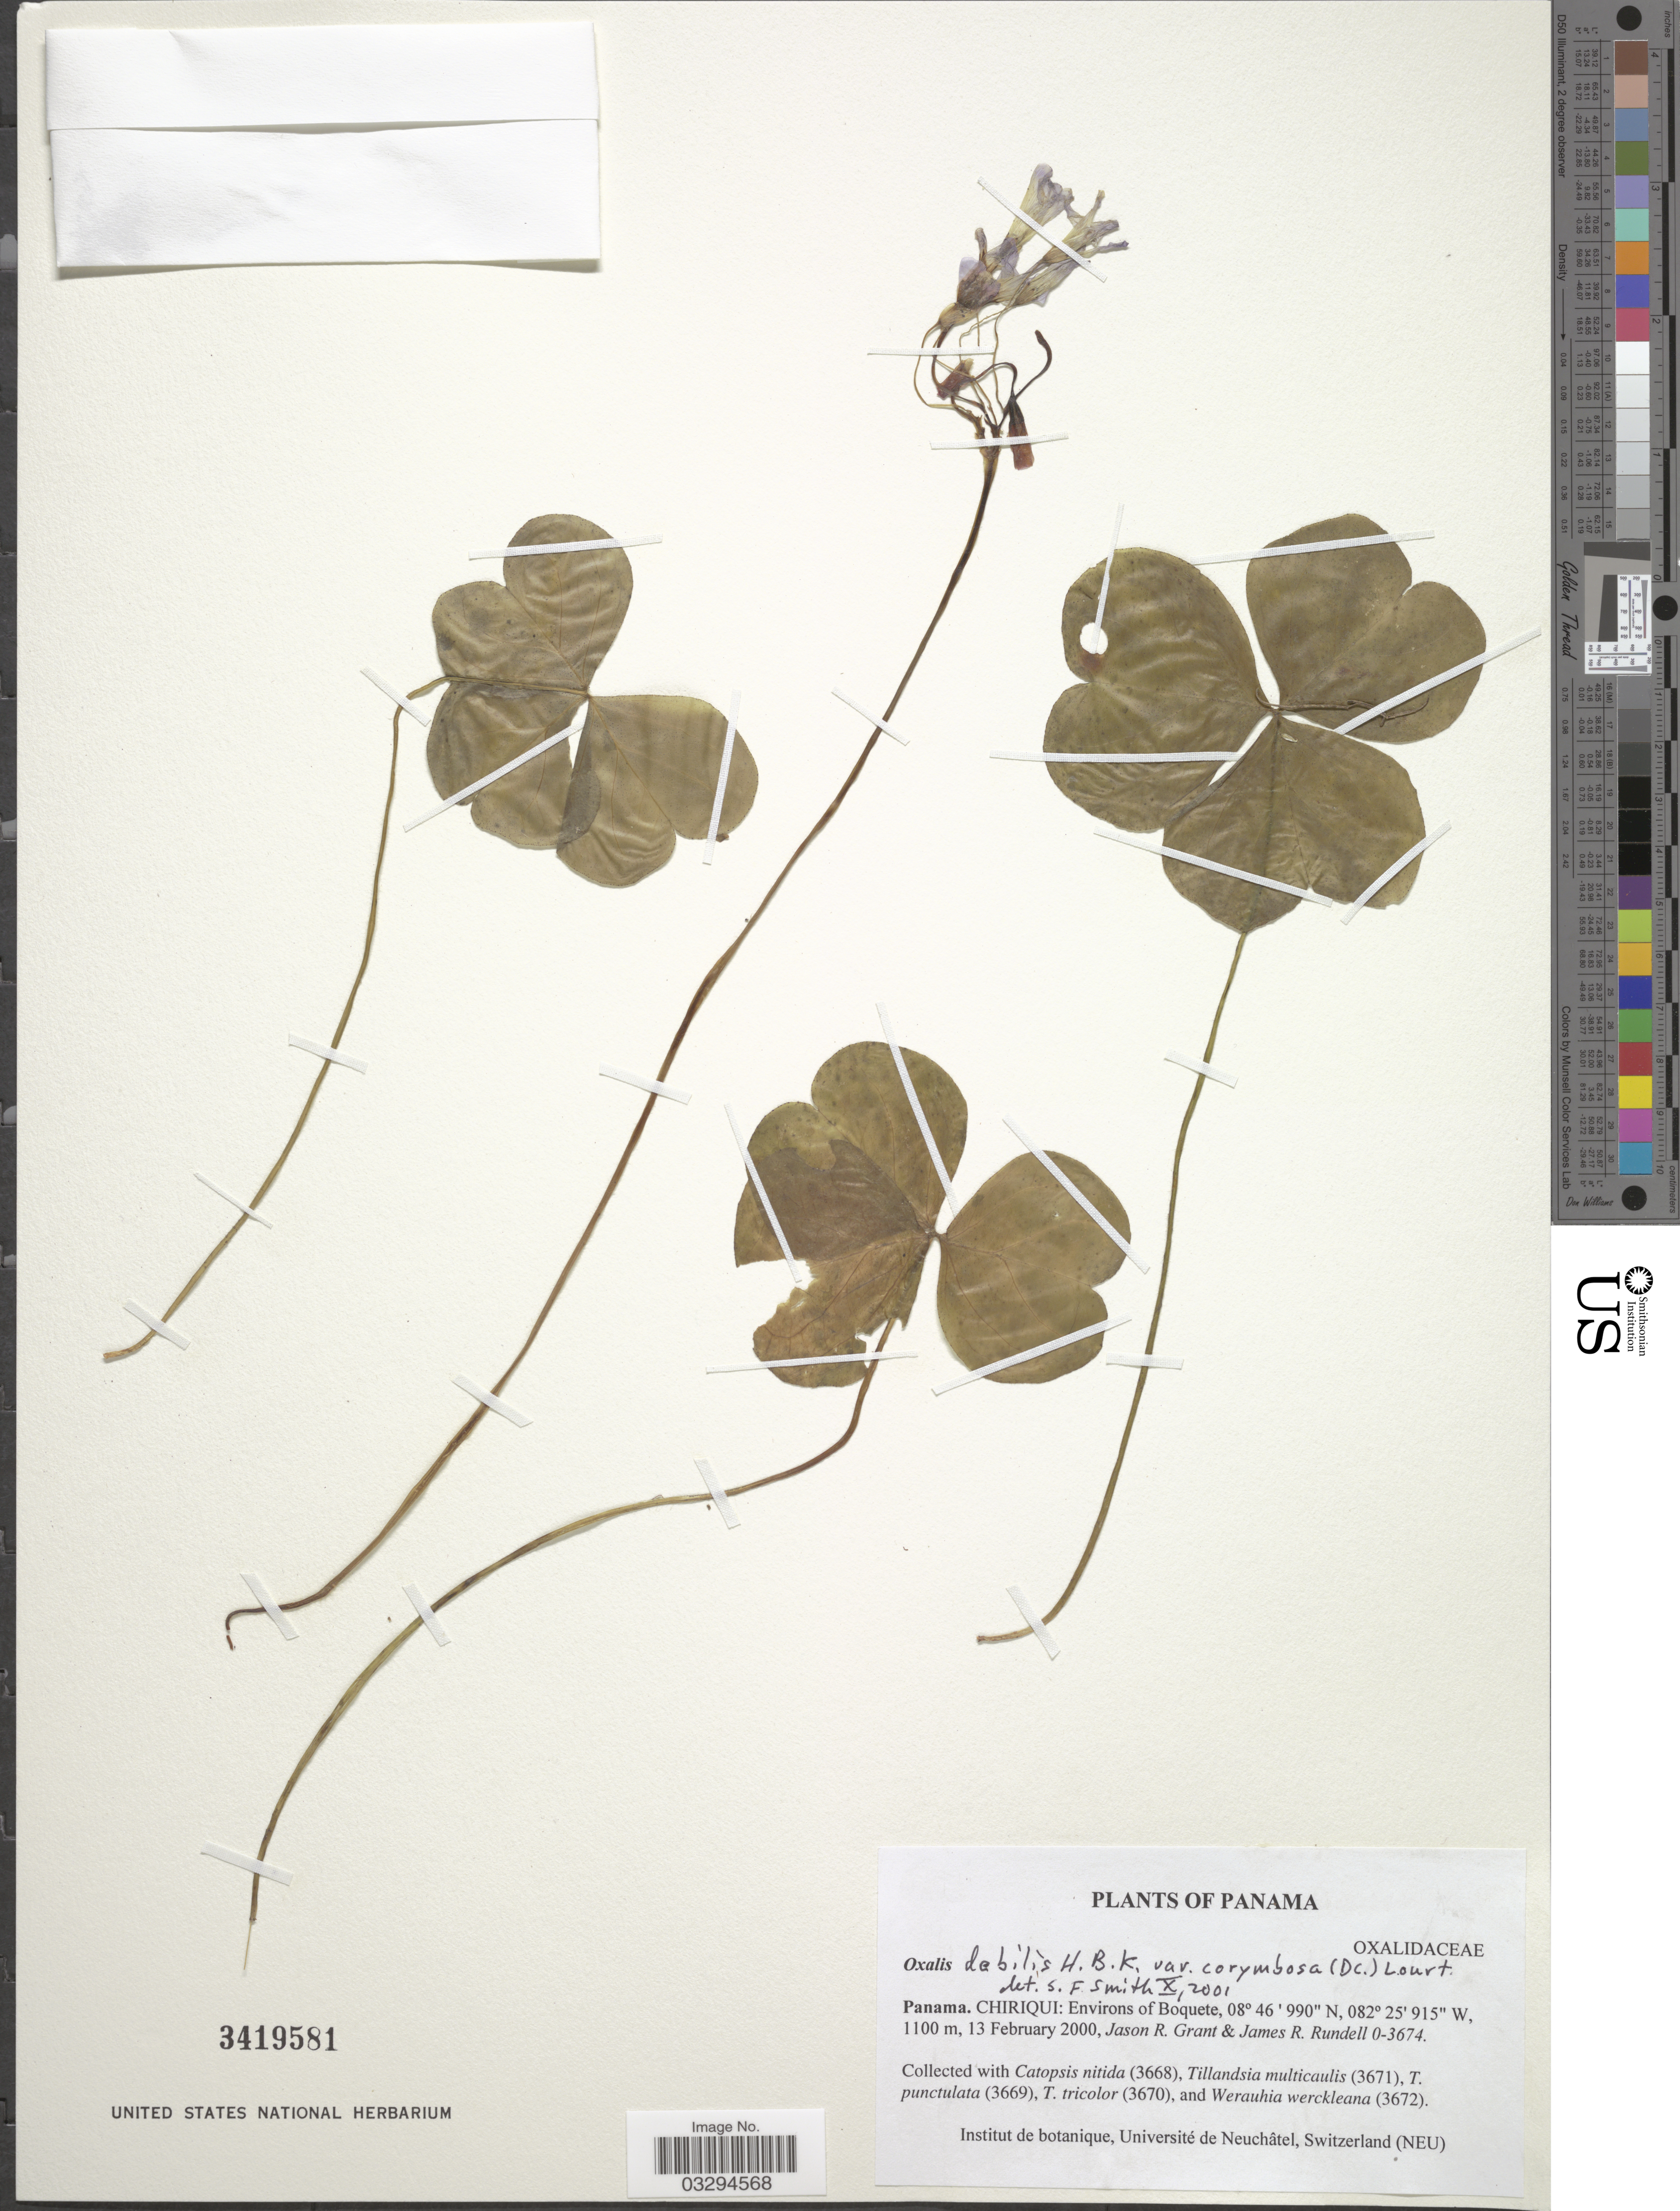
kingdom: Plantae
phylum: Tracheophyta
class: Magnoliopsida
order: Oxalidales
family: Oxalidaceae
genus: Oxalis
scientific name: Oxalis debilis var. corymbosa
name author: (DC.) Lourteig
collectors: J. R. Grant & J. R. Rundell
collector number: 0-3674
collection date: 2000-02-13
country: Panama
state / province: Chiriqui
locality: Environs of Boquete.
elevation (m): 1100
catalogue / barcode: US 3419581